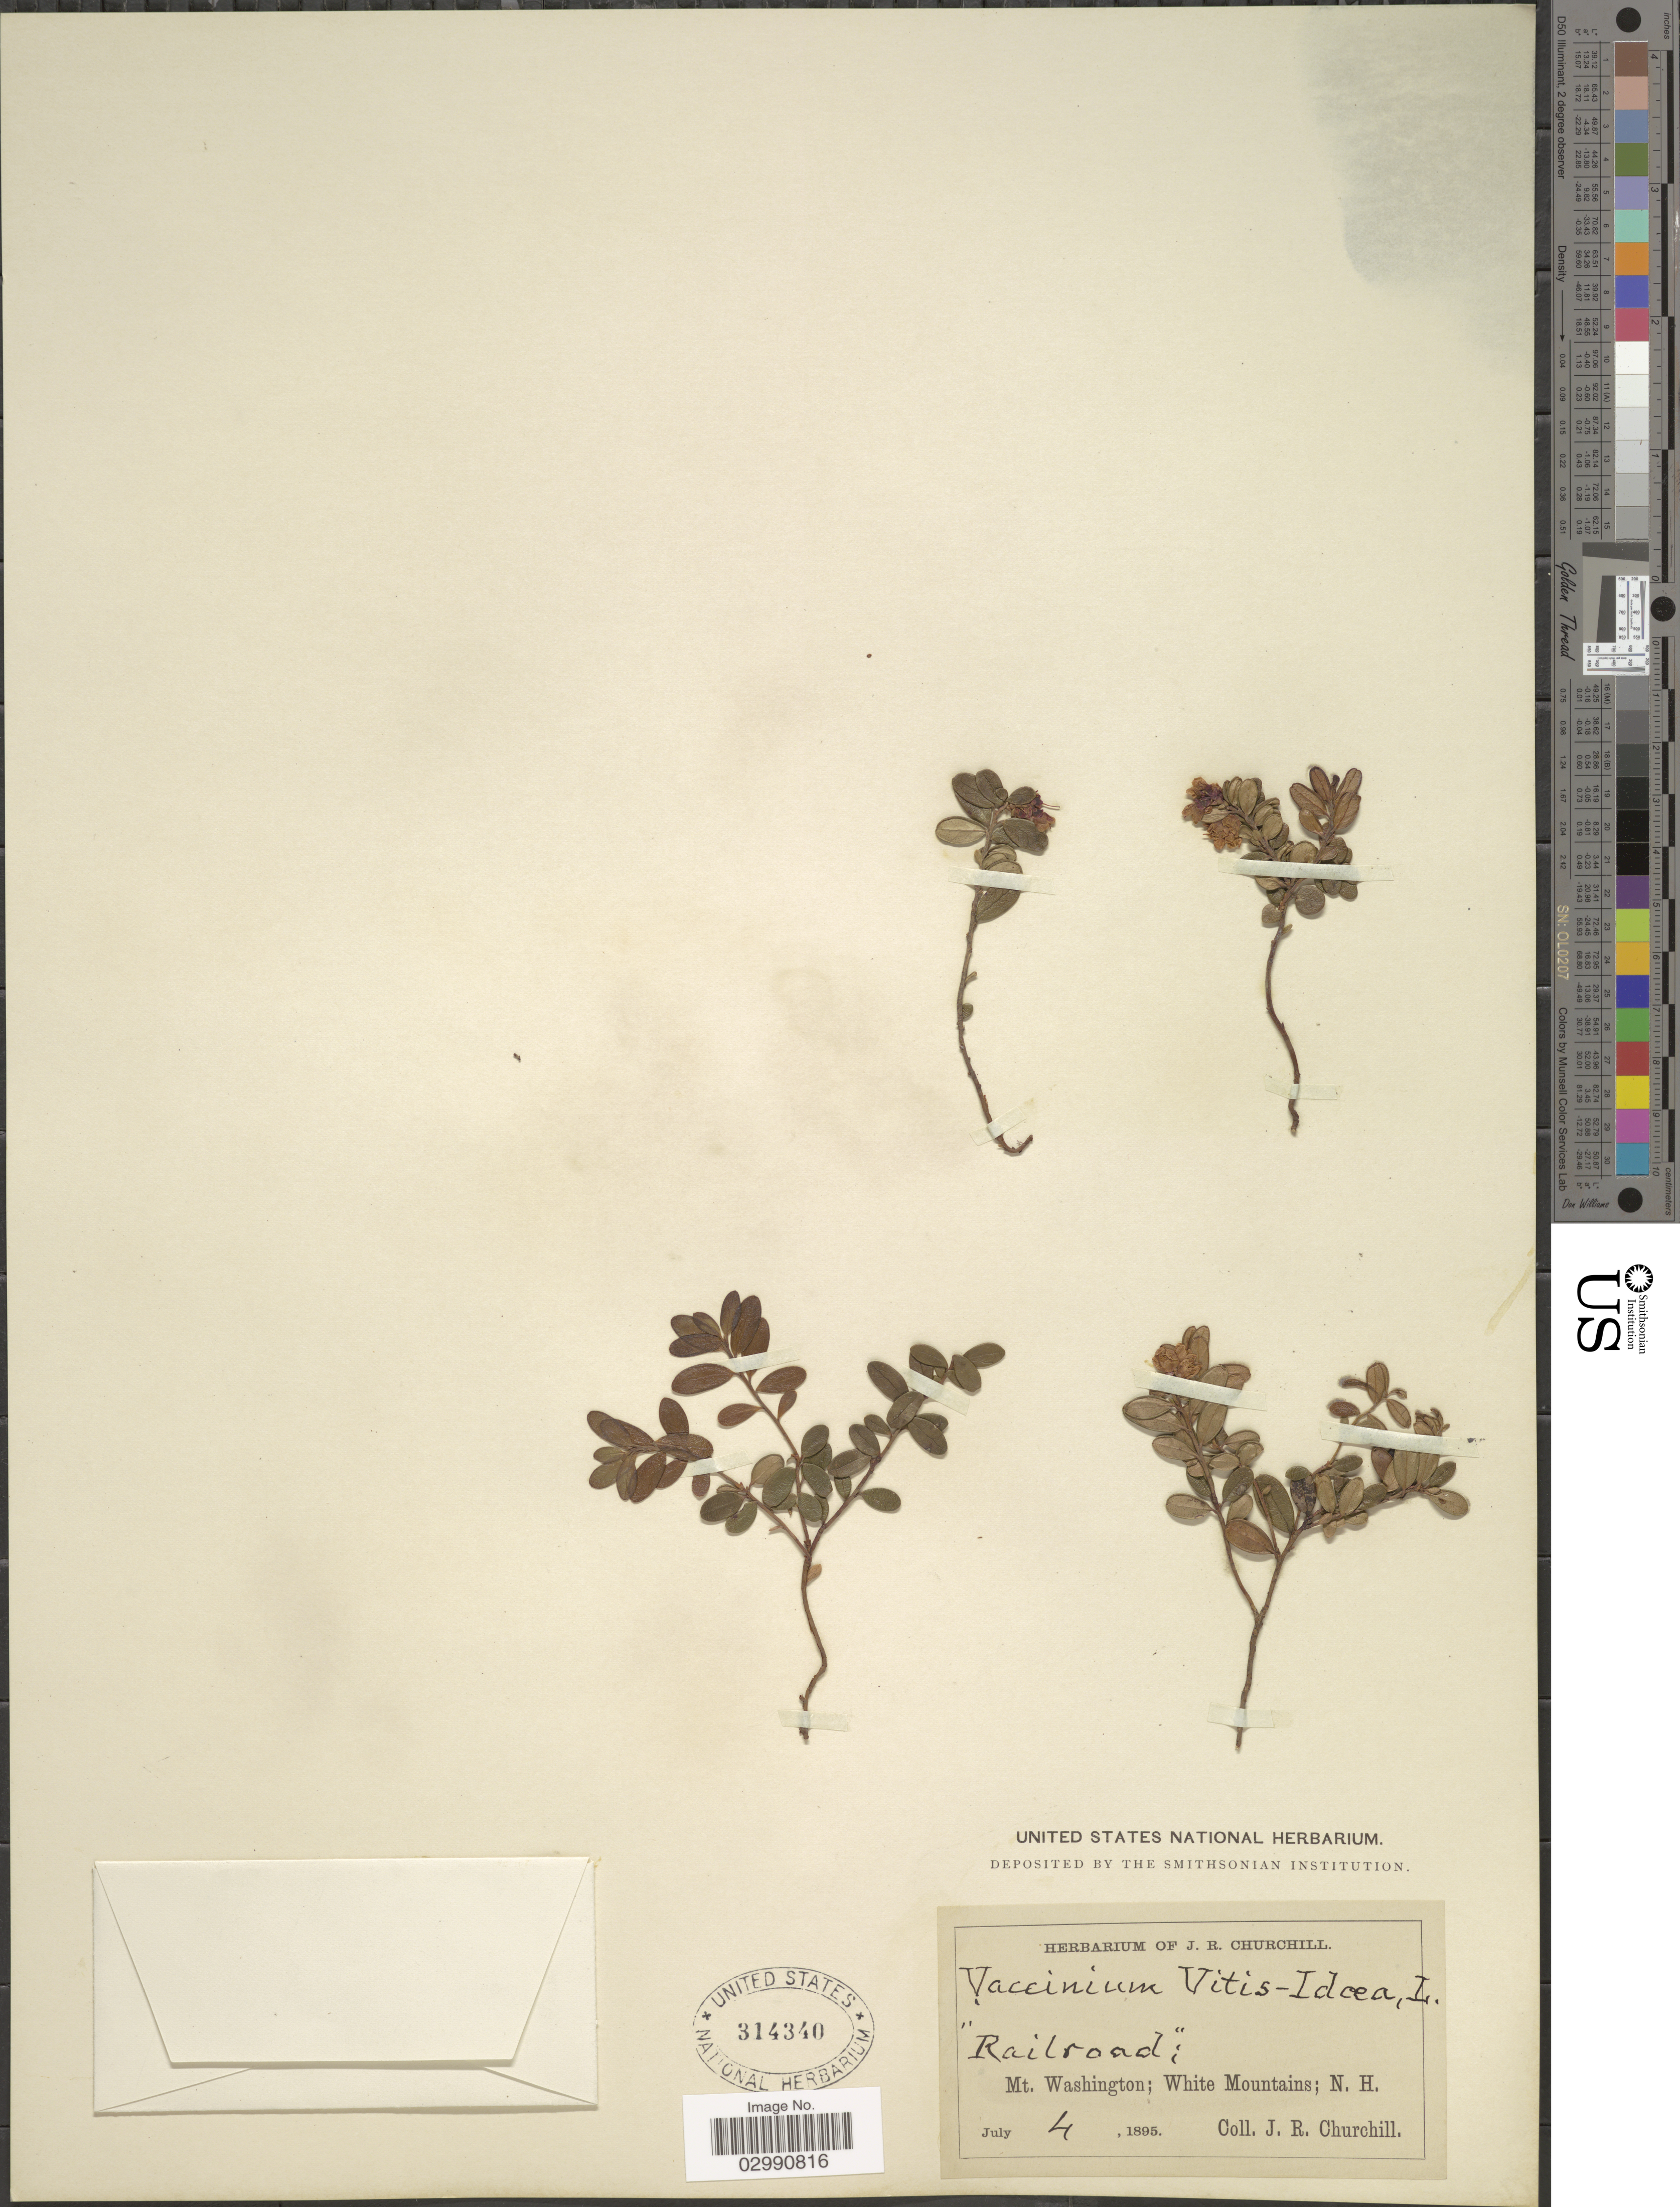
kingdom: Plantae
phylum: Tracheophyta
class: Magnoliopsida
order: Ericales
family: Ericaceae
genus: Vaccinium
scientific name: Vaccinium vitis-idaea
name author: L.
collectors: J. Churchill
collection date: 1895-07-04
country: United States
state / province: New Hampshire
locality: Railroad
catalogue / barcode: US 314340